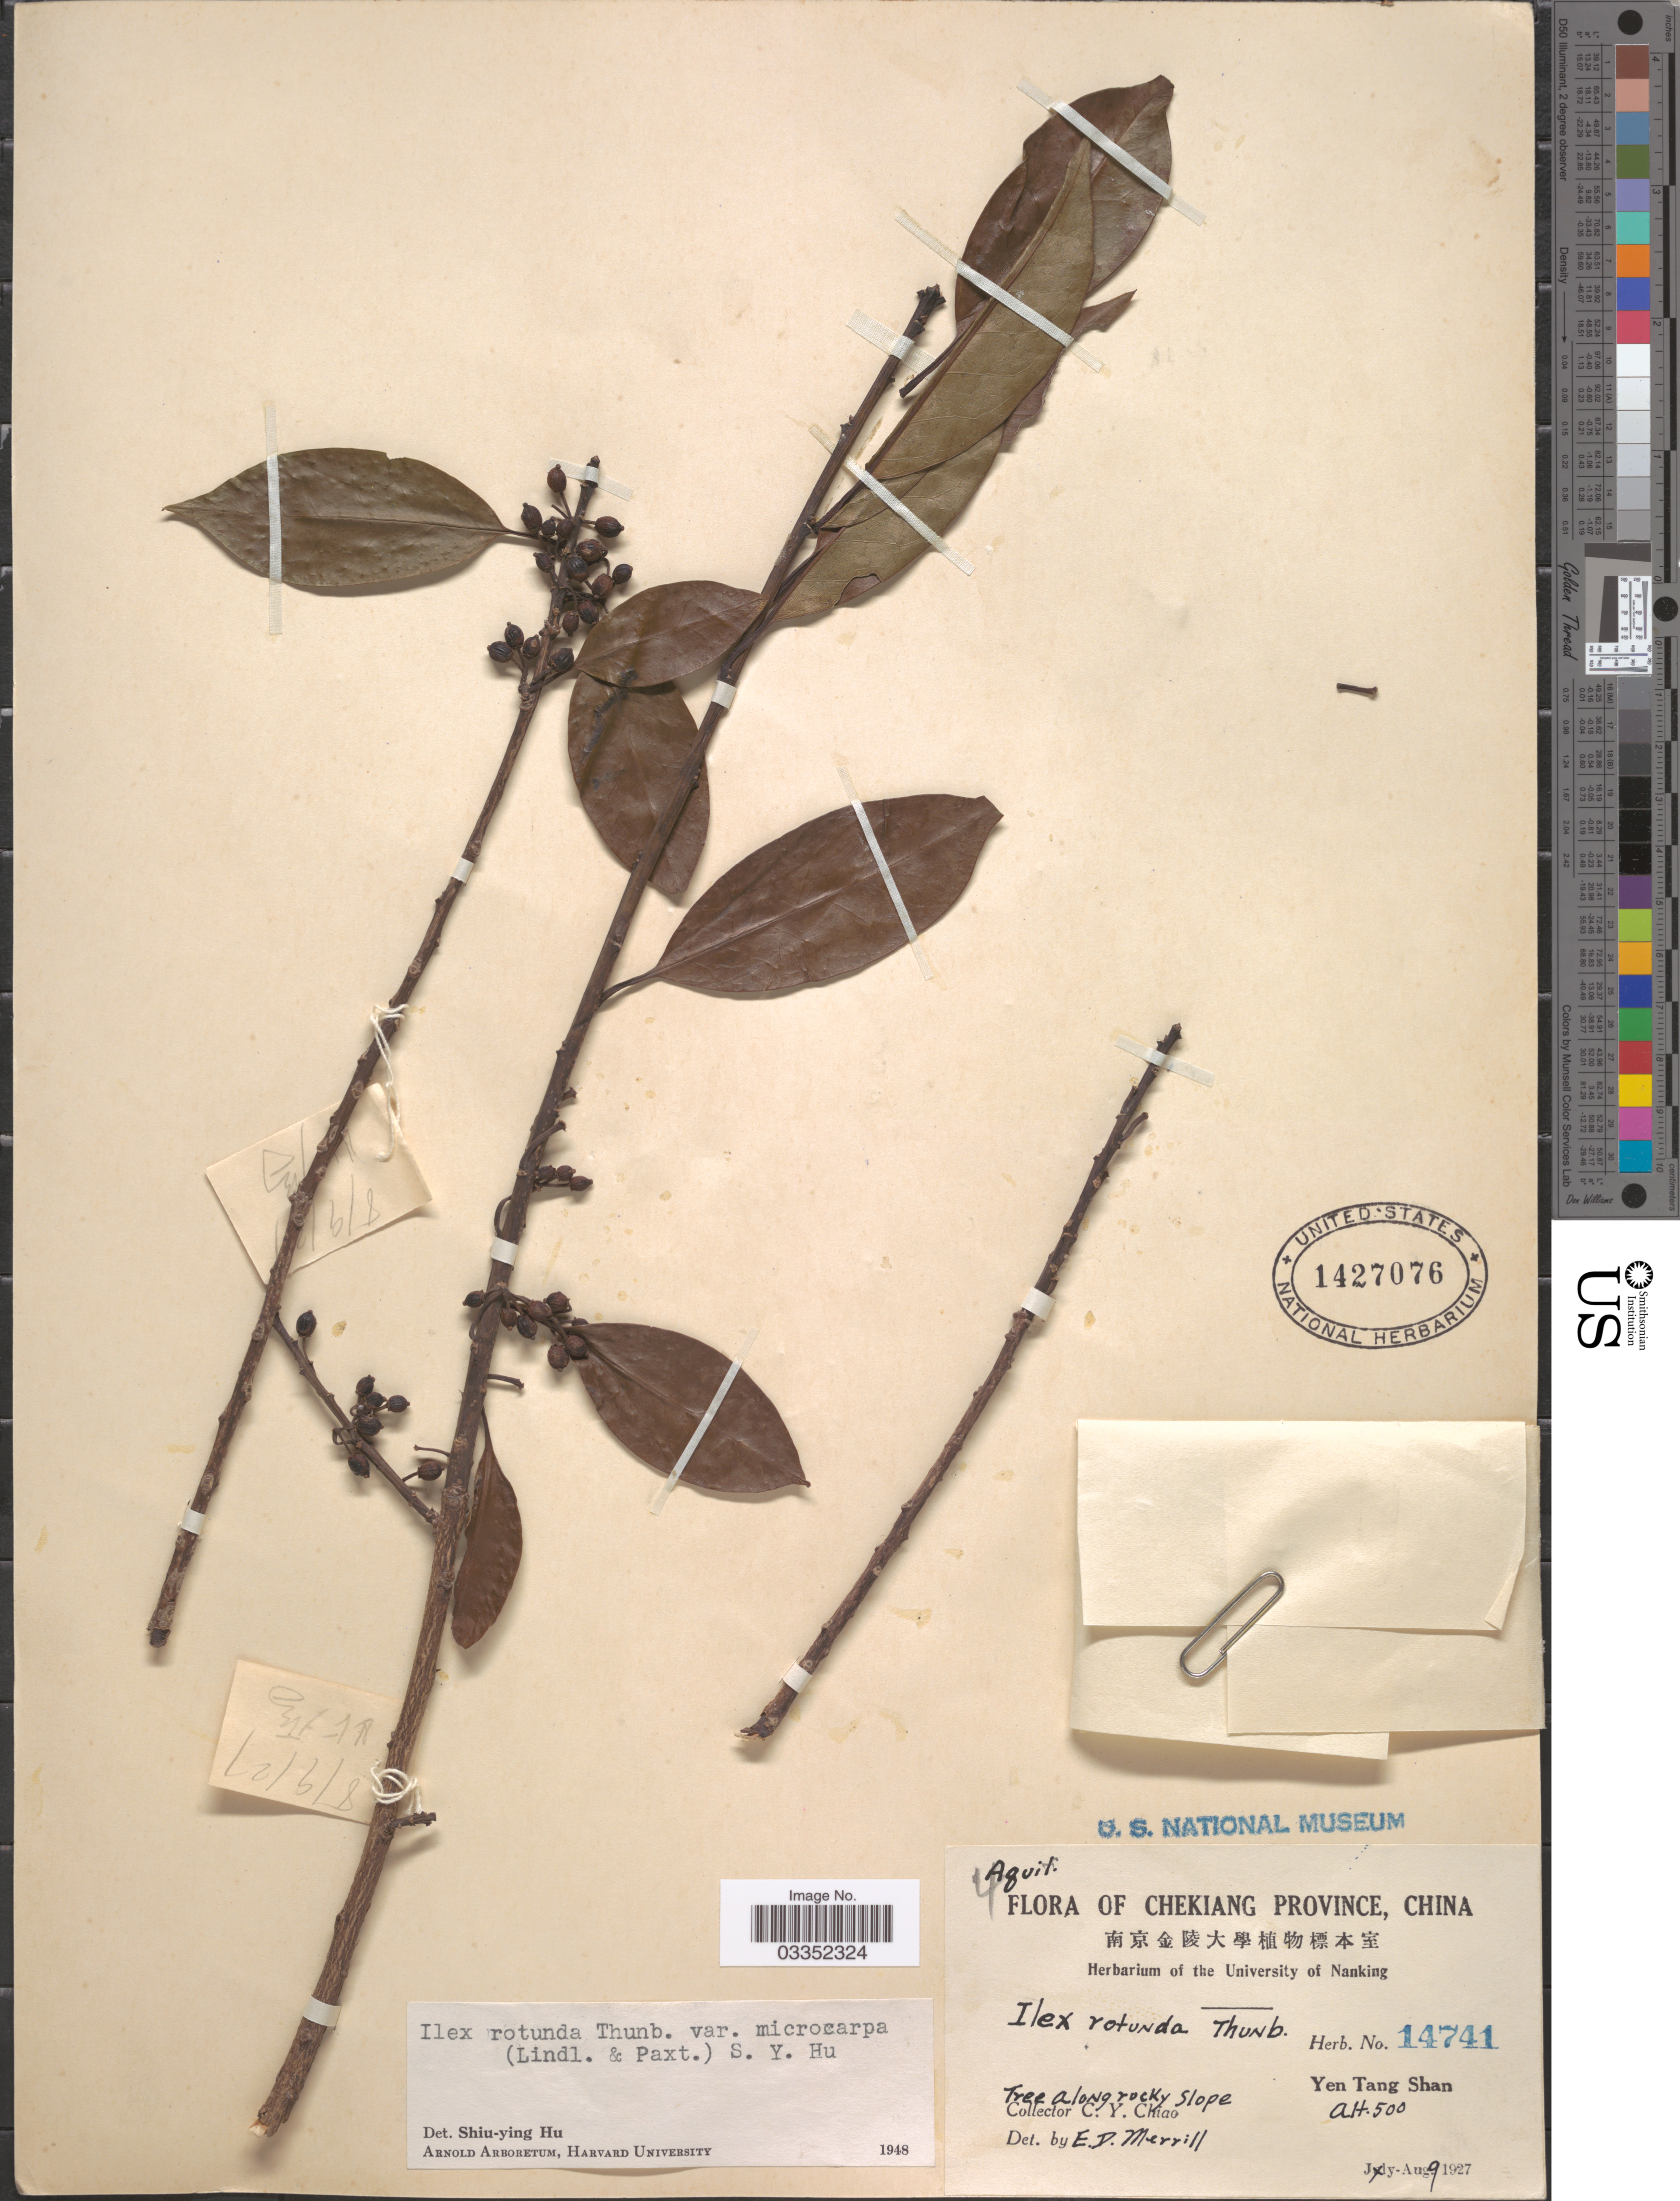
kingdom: Plantae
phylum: Tracheophyta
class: Magnoliopsida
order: Aquifoliales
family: Aquifoliaceae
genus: Ilex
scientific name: Ilex rotunda var. microcarpa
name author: (Lindl. ex Paxton) S.Y. Hu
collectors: C. Y. Chiao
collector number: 14741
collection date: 1927-08-09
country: China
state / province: Zhejiang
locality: Chekiang Province, Yen Tang Shan.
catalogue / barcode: US 1427076